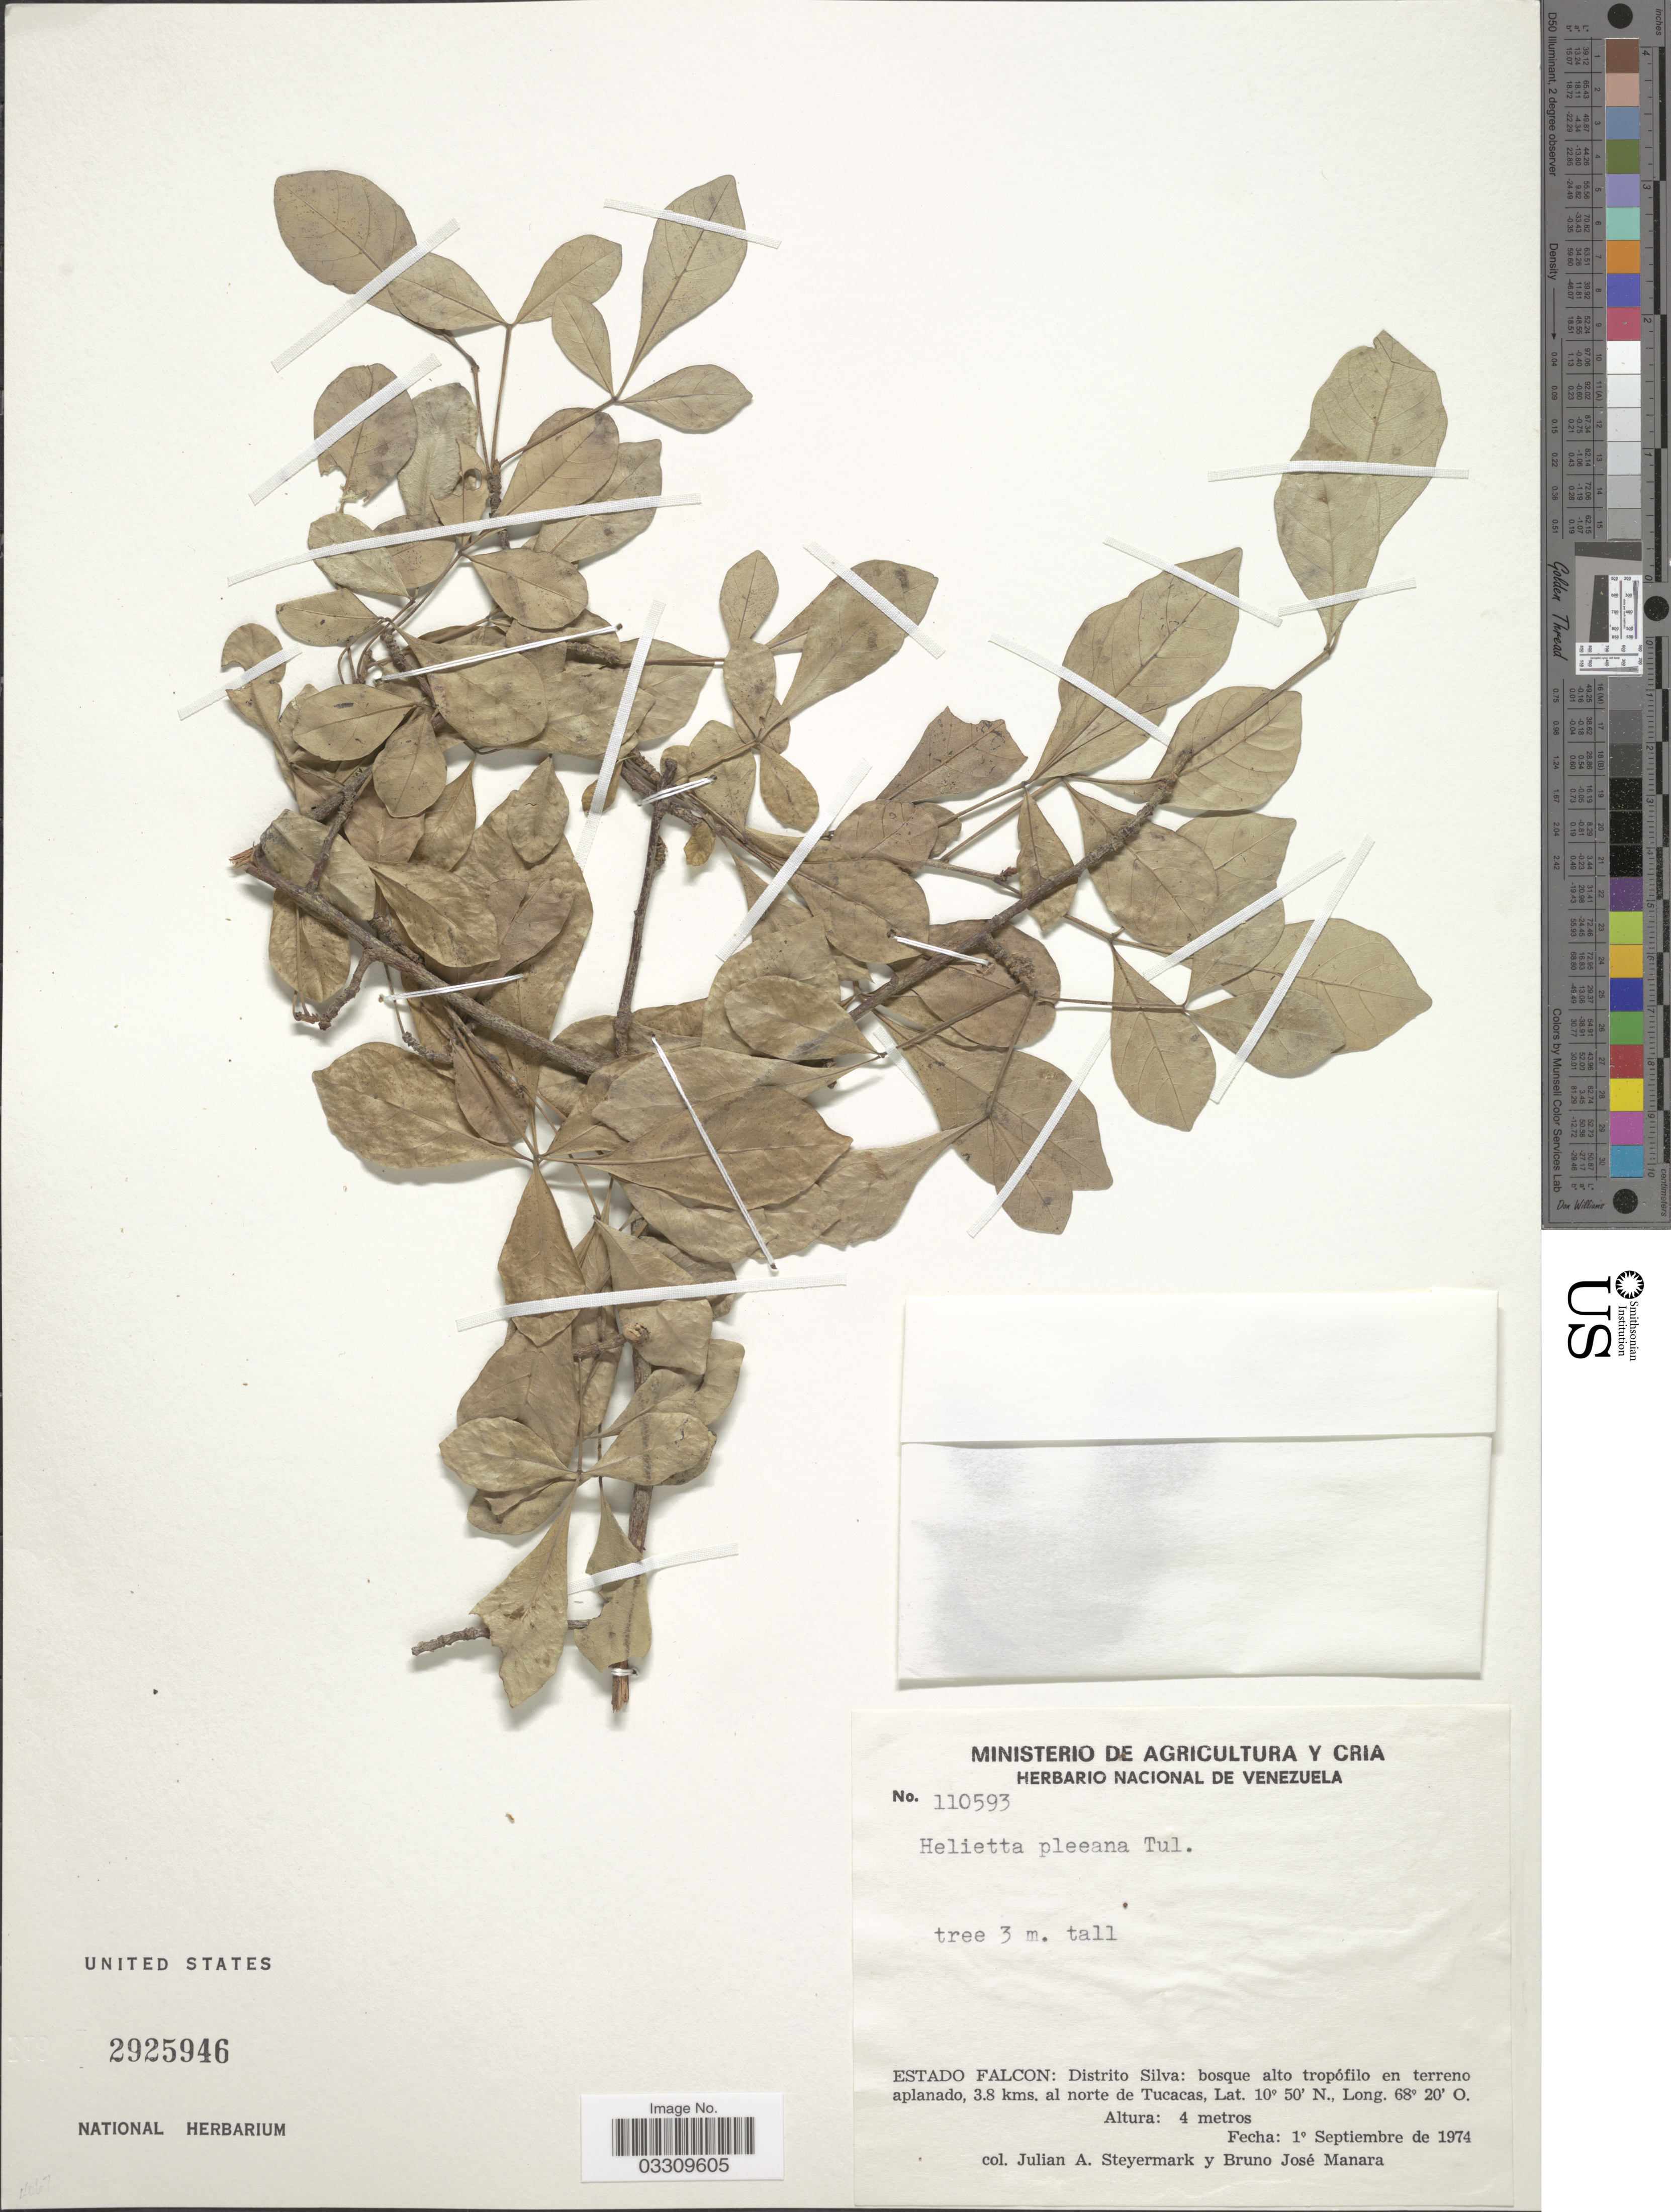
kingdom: Plantae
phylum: Tracheophyta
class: Magnoliopsida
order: Sapindales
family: Meliaceae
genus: Trichilia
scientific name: Trichilia trifolia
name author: L.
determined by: Londoño-Echeverri, Y.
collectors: J. Steyermark & B. Manara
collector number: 110593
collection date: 1974-09-01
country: Venezuela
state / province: Falcón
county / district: Silva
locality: Distrito Silva: 3.8 kms. al norte de Tucacas.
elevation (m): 4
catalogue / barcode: US 2925946